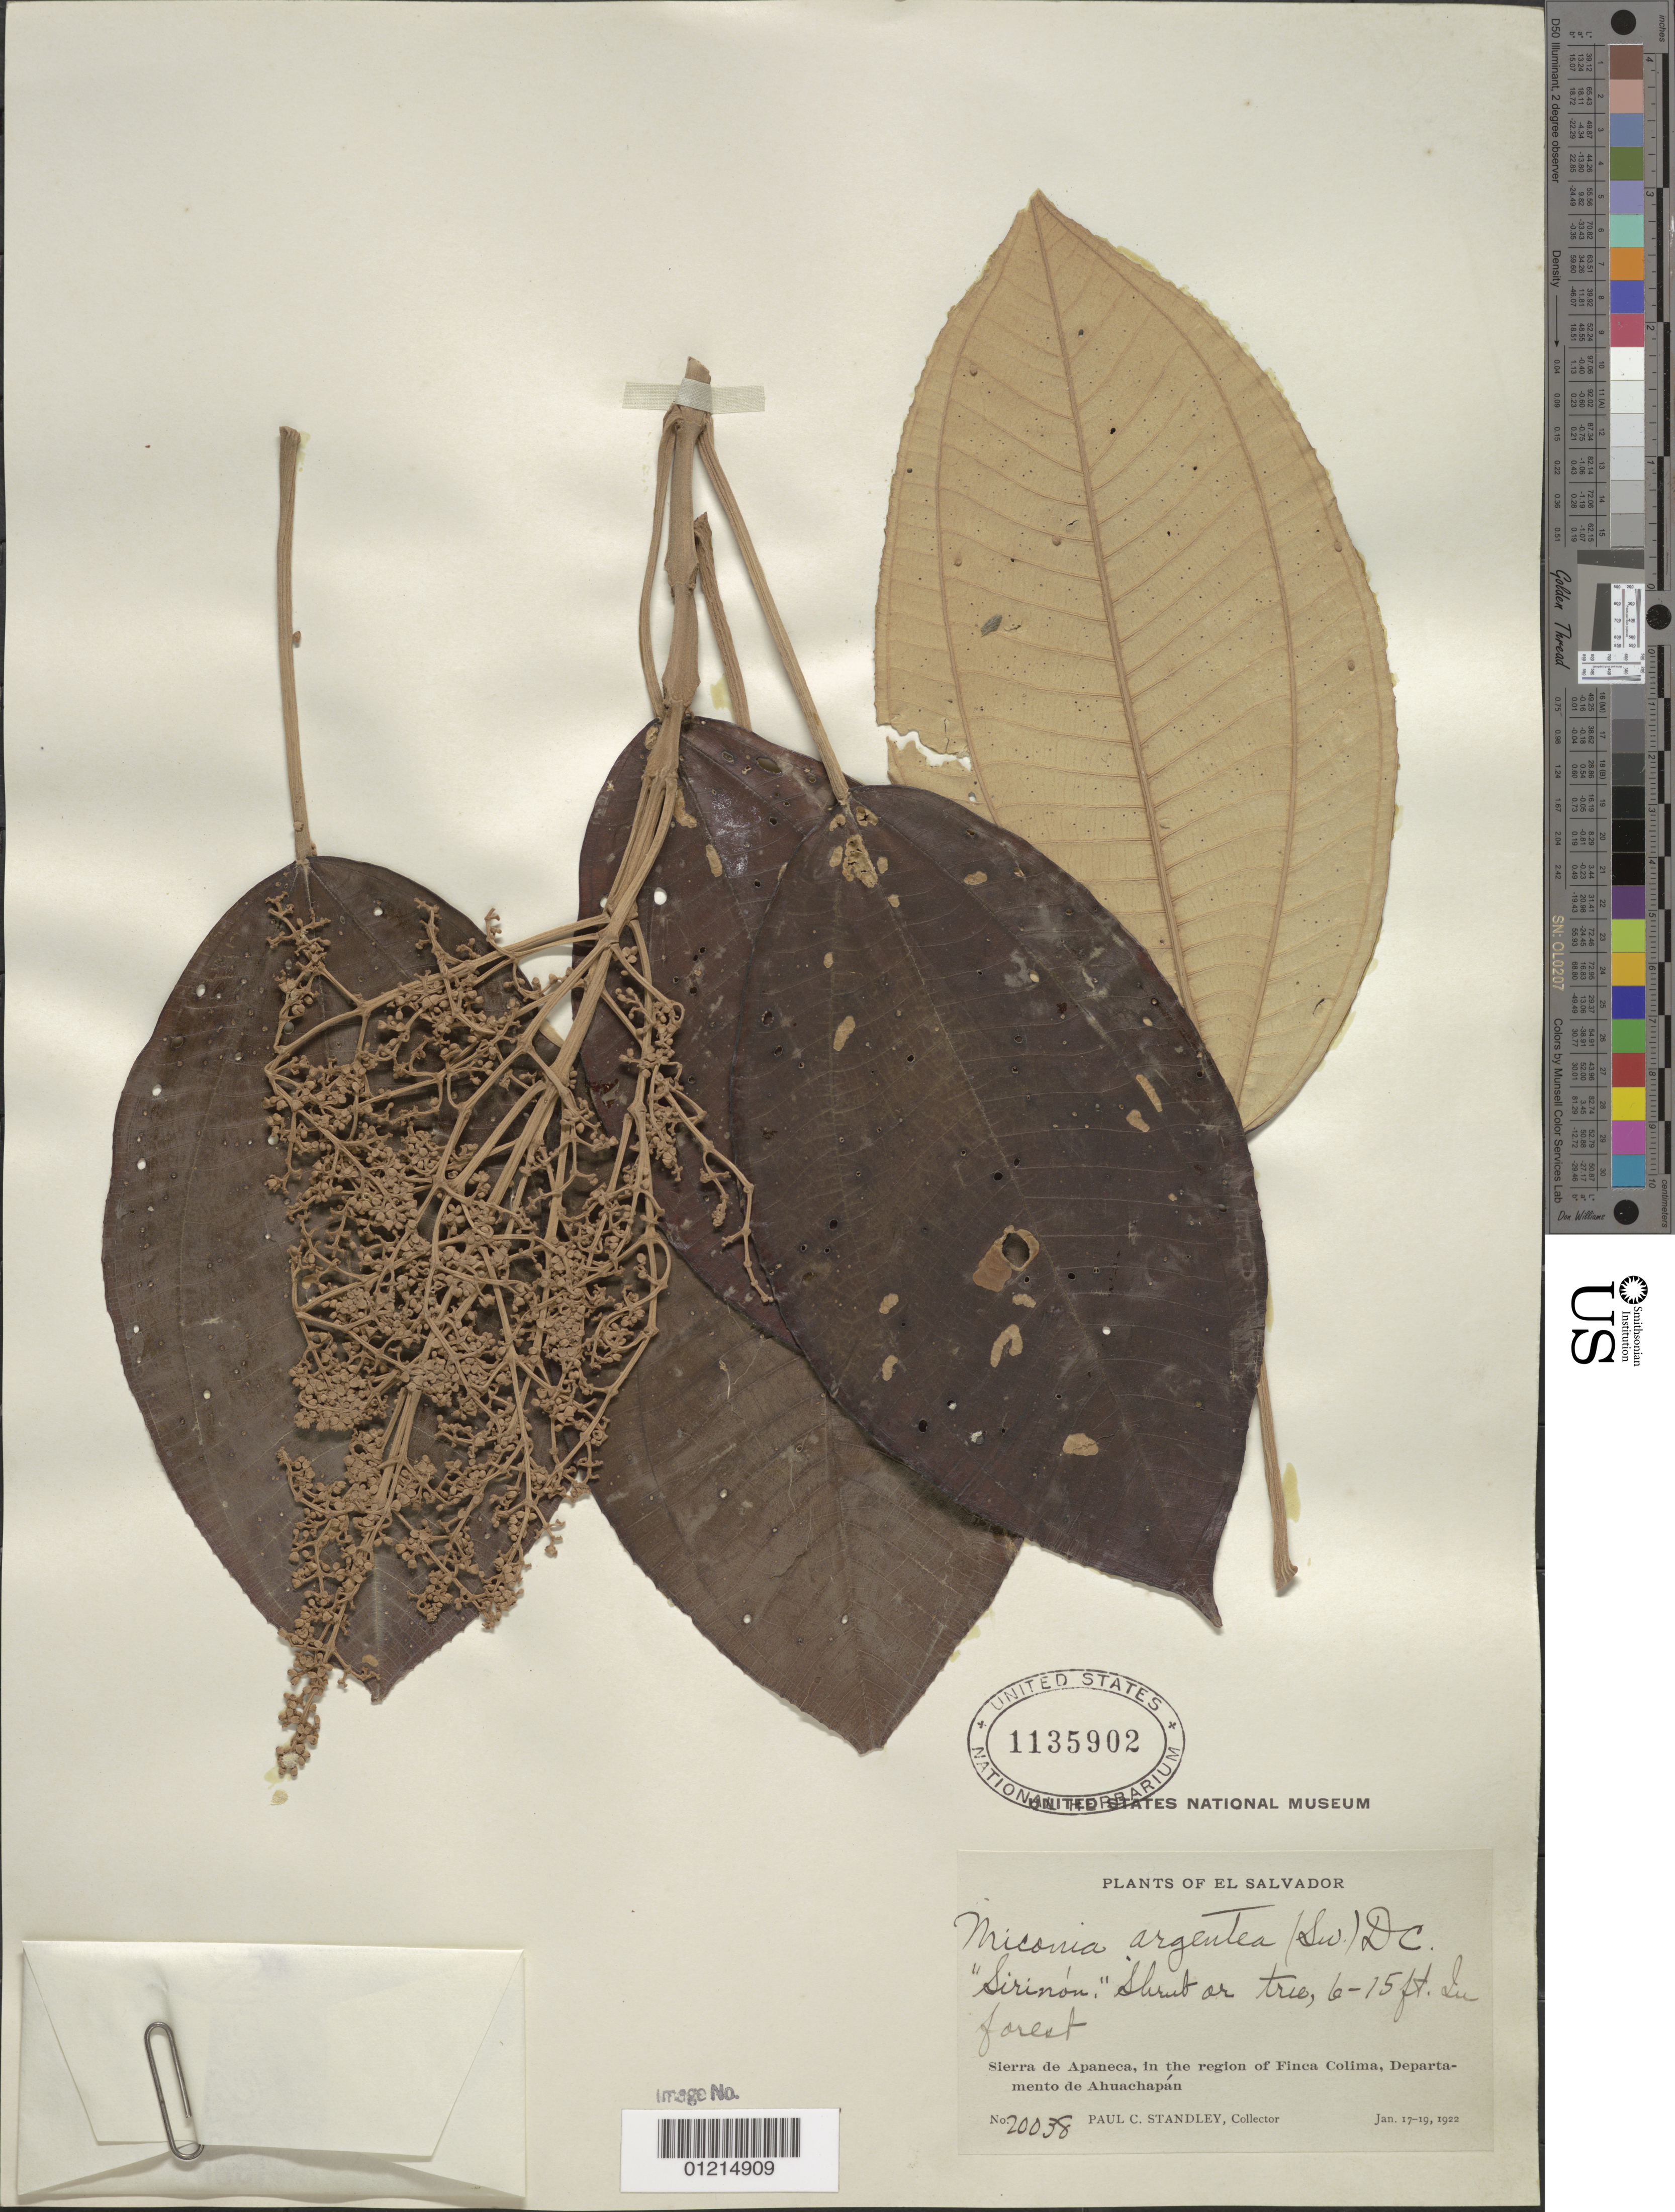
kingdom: Plantae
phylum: Tracheophyta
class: Magnoliopsida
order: Myrtales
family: Melastomataceae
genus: Miconia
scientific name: Miconia argentea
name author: (Sw.) DC.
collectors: P. C. Standley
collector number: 20038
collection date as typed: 17 Jan 1922 to 19 Jan 1922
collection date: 1922-01-17/1922-01-19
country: El Salvador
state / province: Ahuachapán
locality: Sierra de Apaneca, in the region of Finca Colima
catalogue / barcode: US 1135902